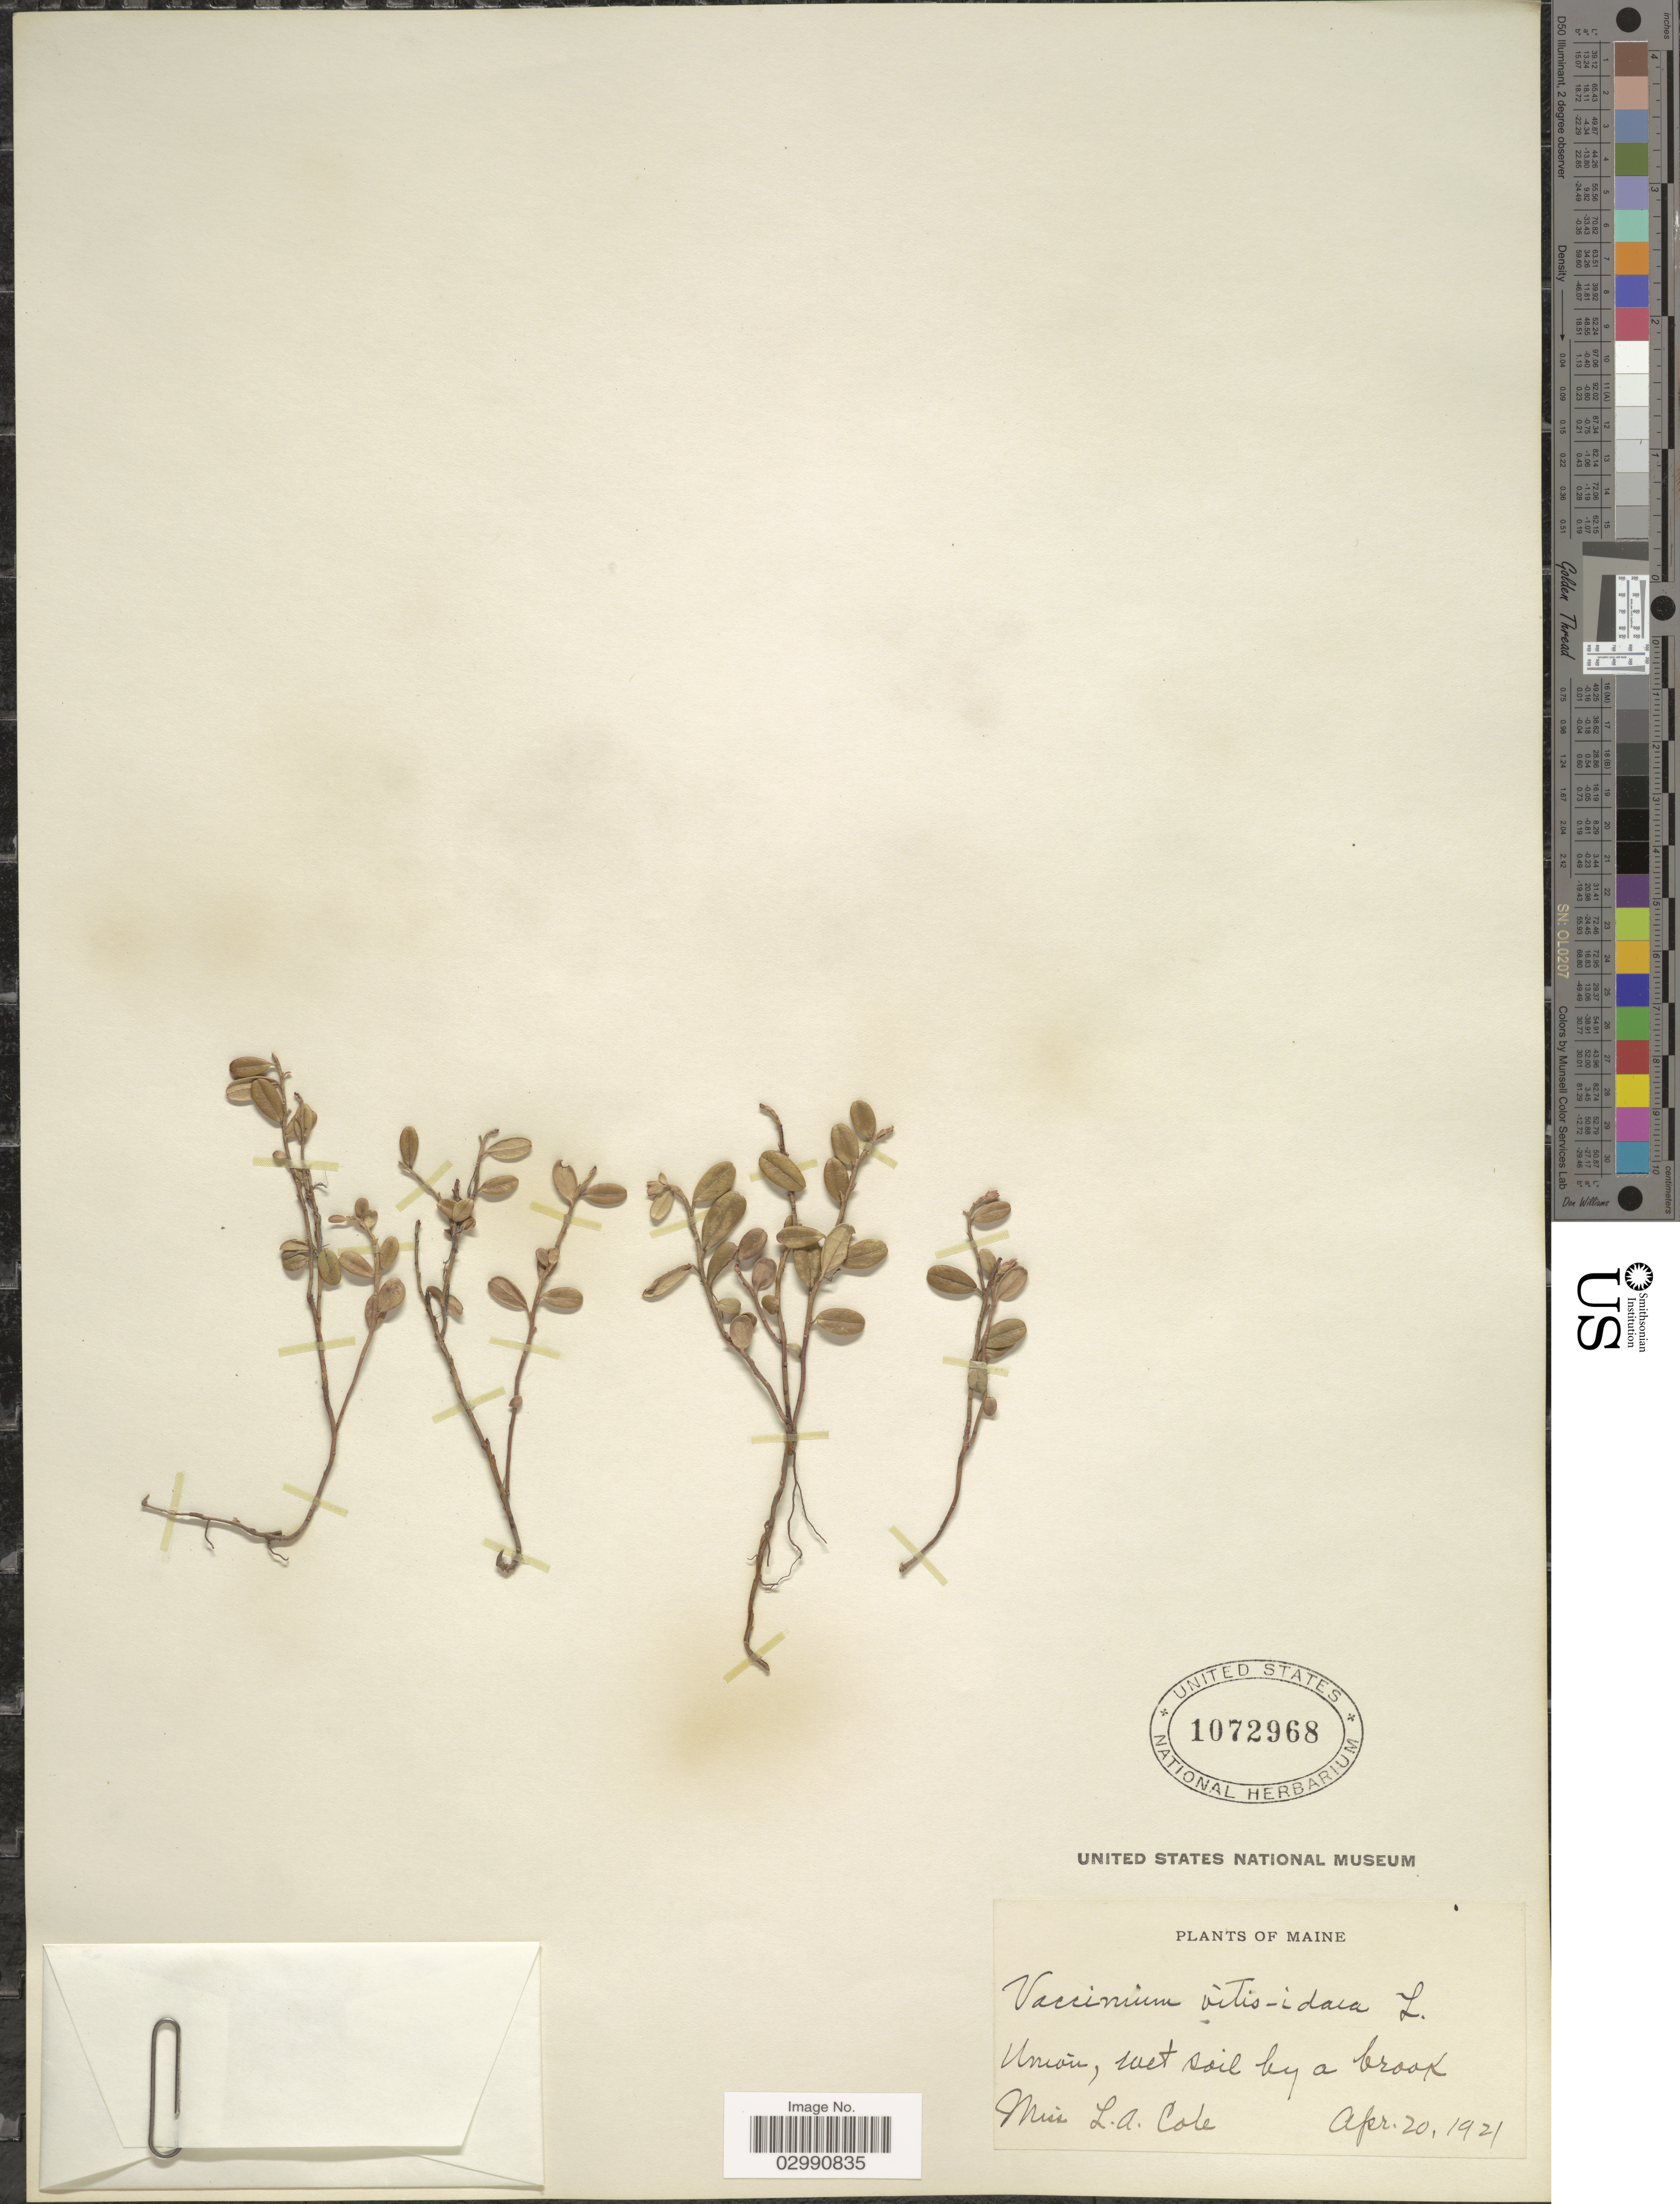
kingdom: Plantae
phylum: Tracheophyta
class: Magnoliopsida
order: Ericales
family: Ericaceae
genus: Vaccinium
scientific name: Vaccinium vitis-idaea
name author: L.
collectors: L. A. Cole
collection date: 1921-04-20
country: United States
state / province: Maine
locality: Union, wet soil by a brook.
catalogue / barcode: US 1072968